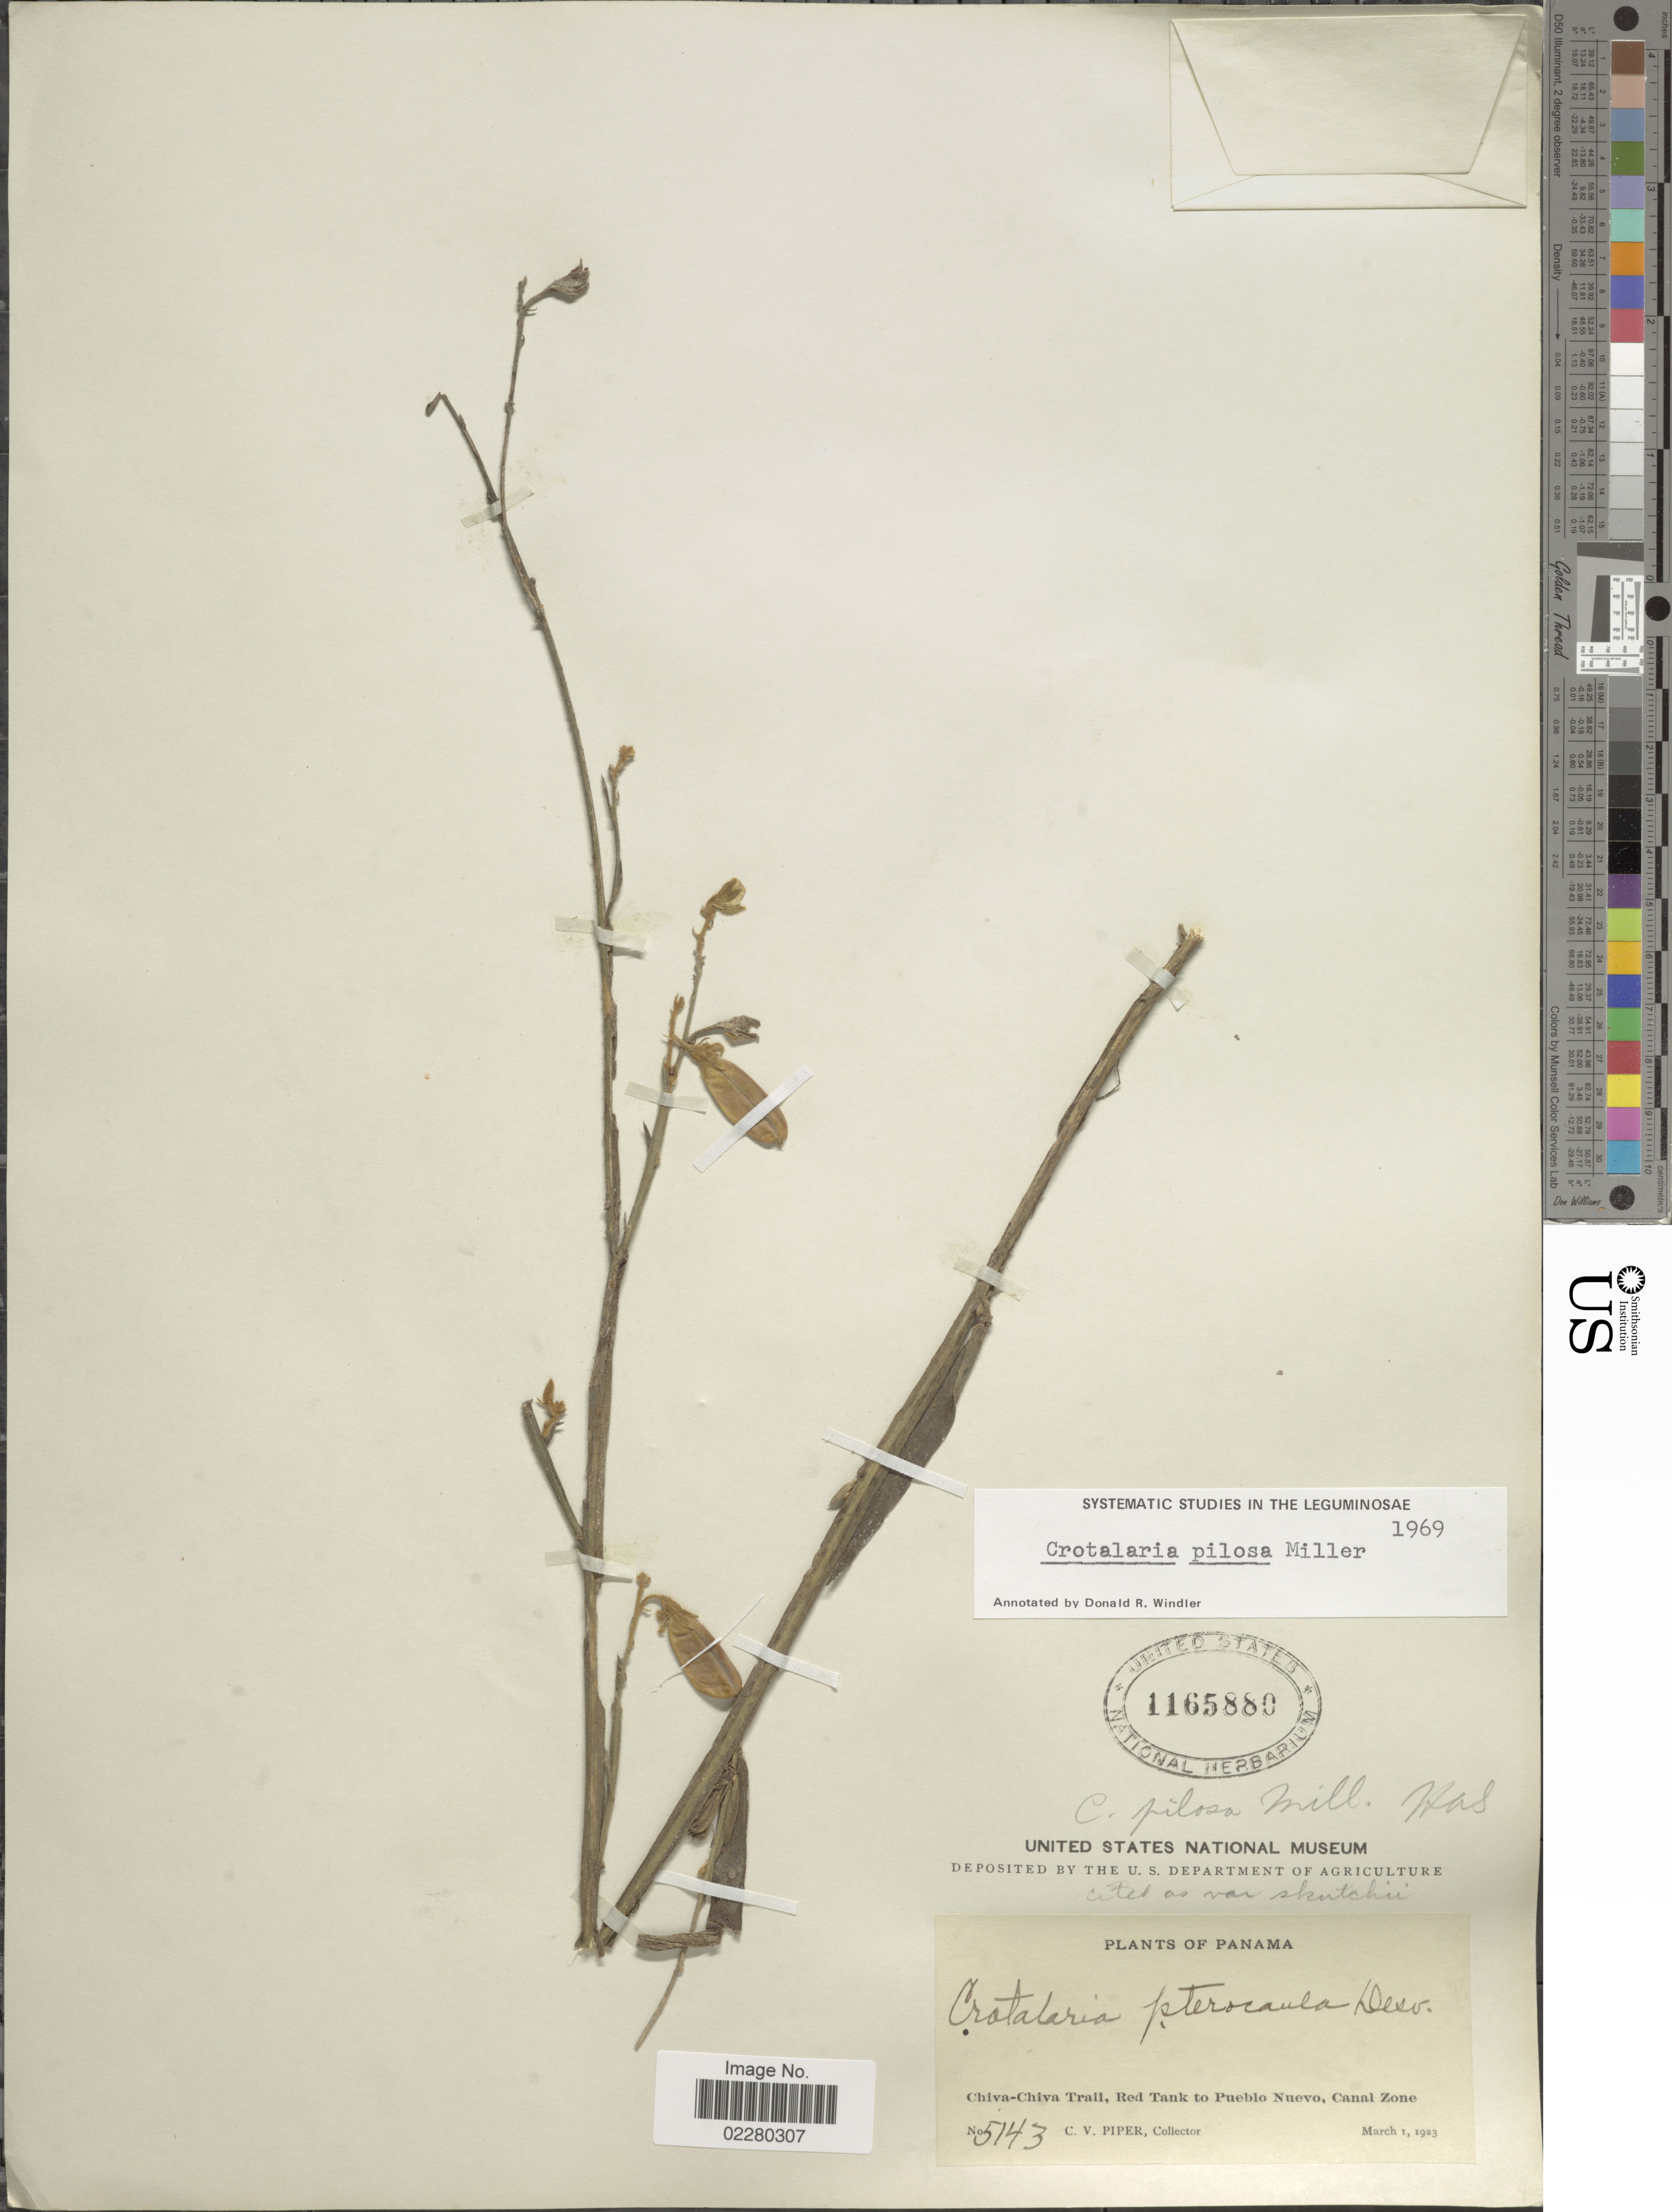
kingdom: Plantae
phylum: Tracheophyta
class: Magnoliopsida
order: Fabales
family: Fabaceae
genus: Crotalaria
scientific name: Crotalaria pilosa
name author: Mill.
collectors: C. V. Piper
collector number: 5143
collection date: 1923-03-01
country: Panama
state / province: Panamá / Panamá Oeste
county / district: Canal Zone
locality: Chiva-Chiva Trail, Red Tank to Pueblo Nuevo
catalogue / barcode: US 1165880